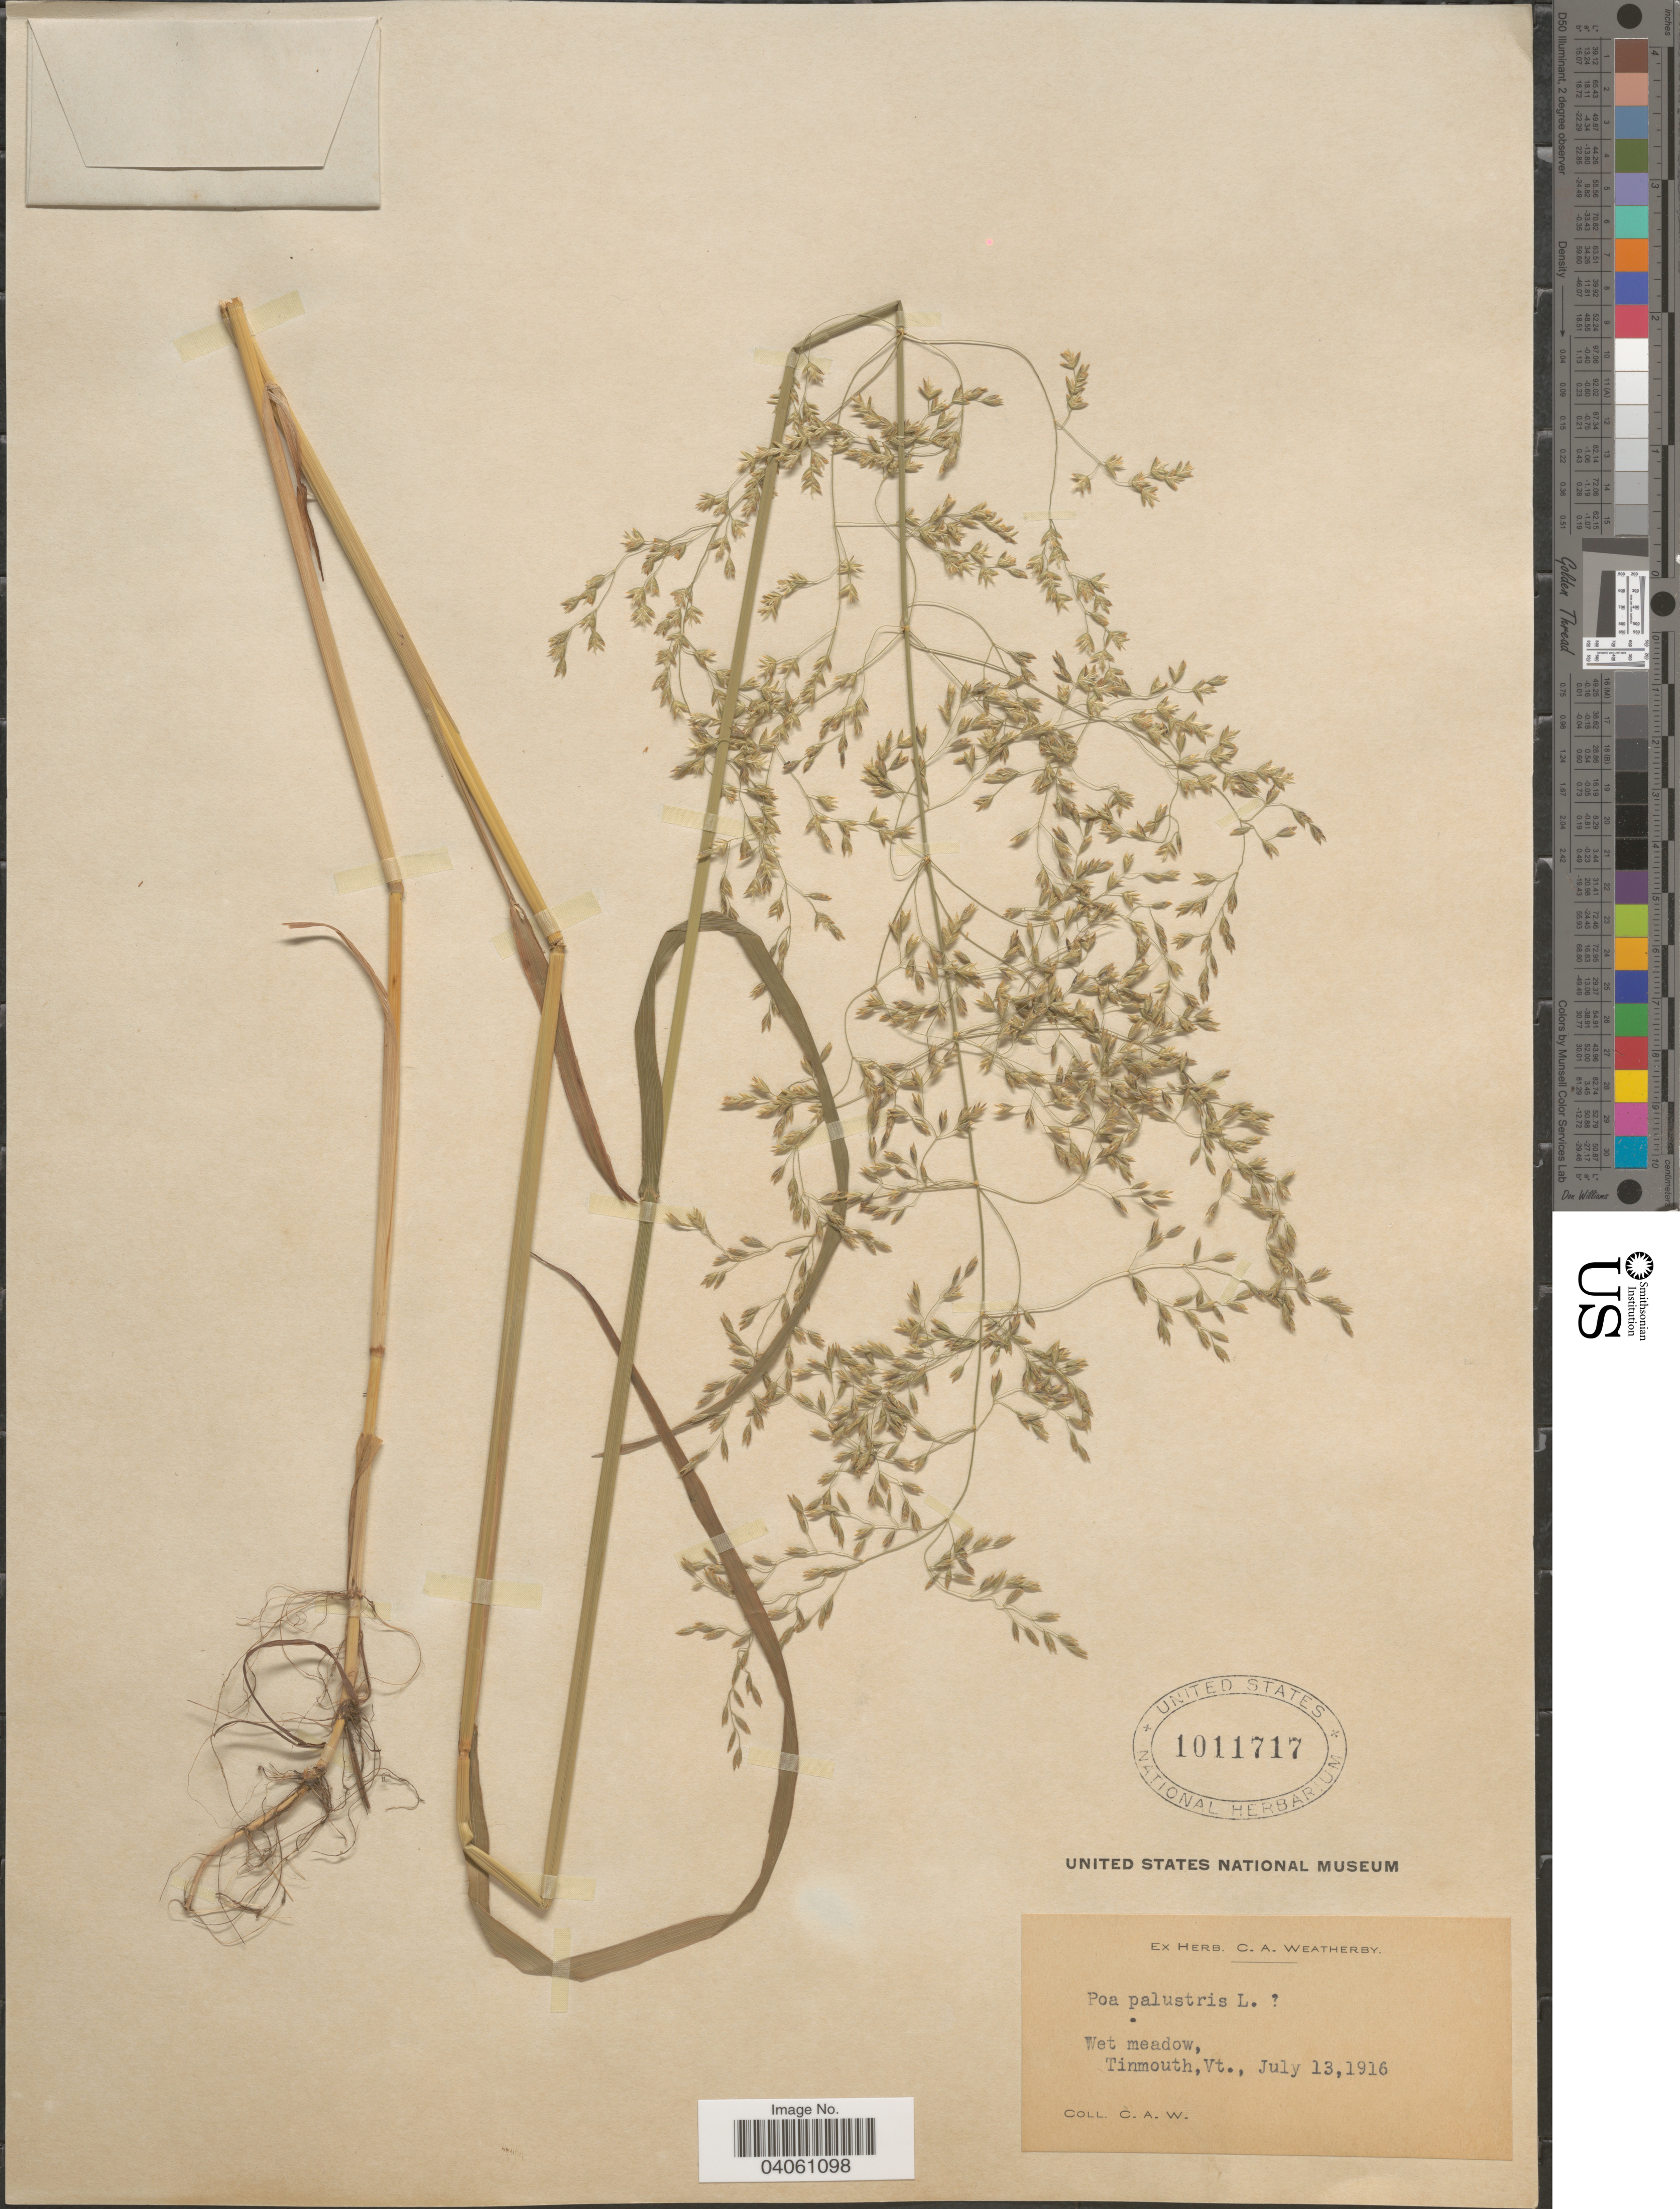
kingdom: Plantae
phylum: Tracheophyta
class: Liliopsida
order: Poales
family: Poaceae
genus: Poa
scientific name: Poa palustris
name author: L.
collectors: C. A. Weatherby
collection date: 1916-07-13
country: United States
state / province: Vermont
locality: Tinmouth.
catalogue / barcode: US 1011717